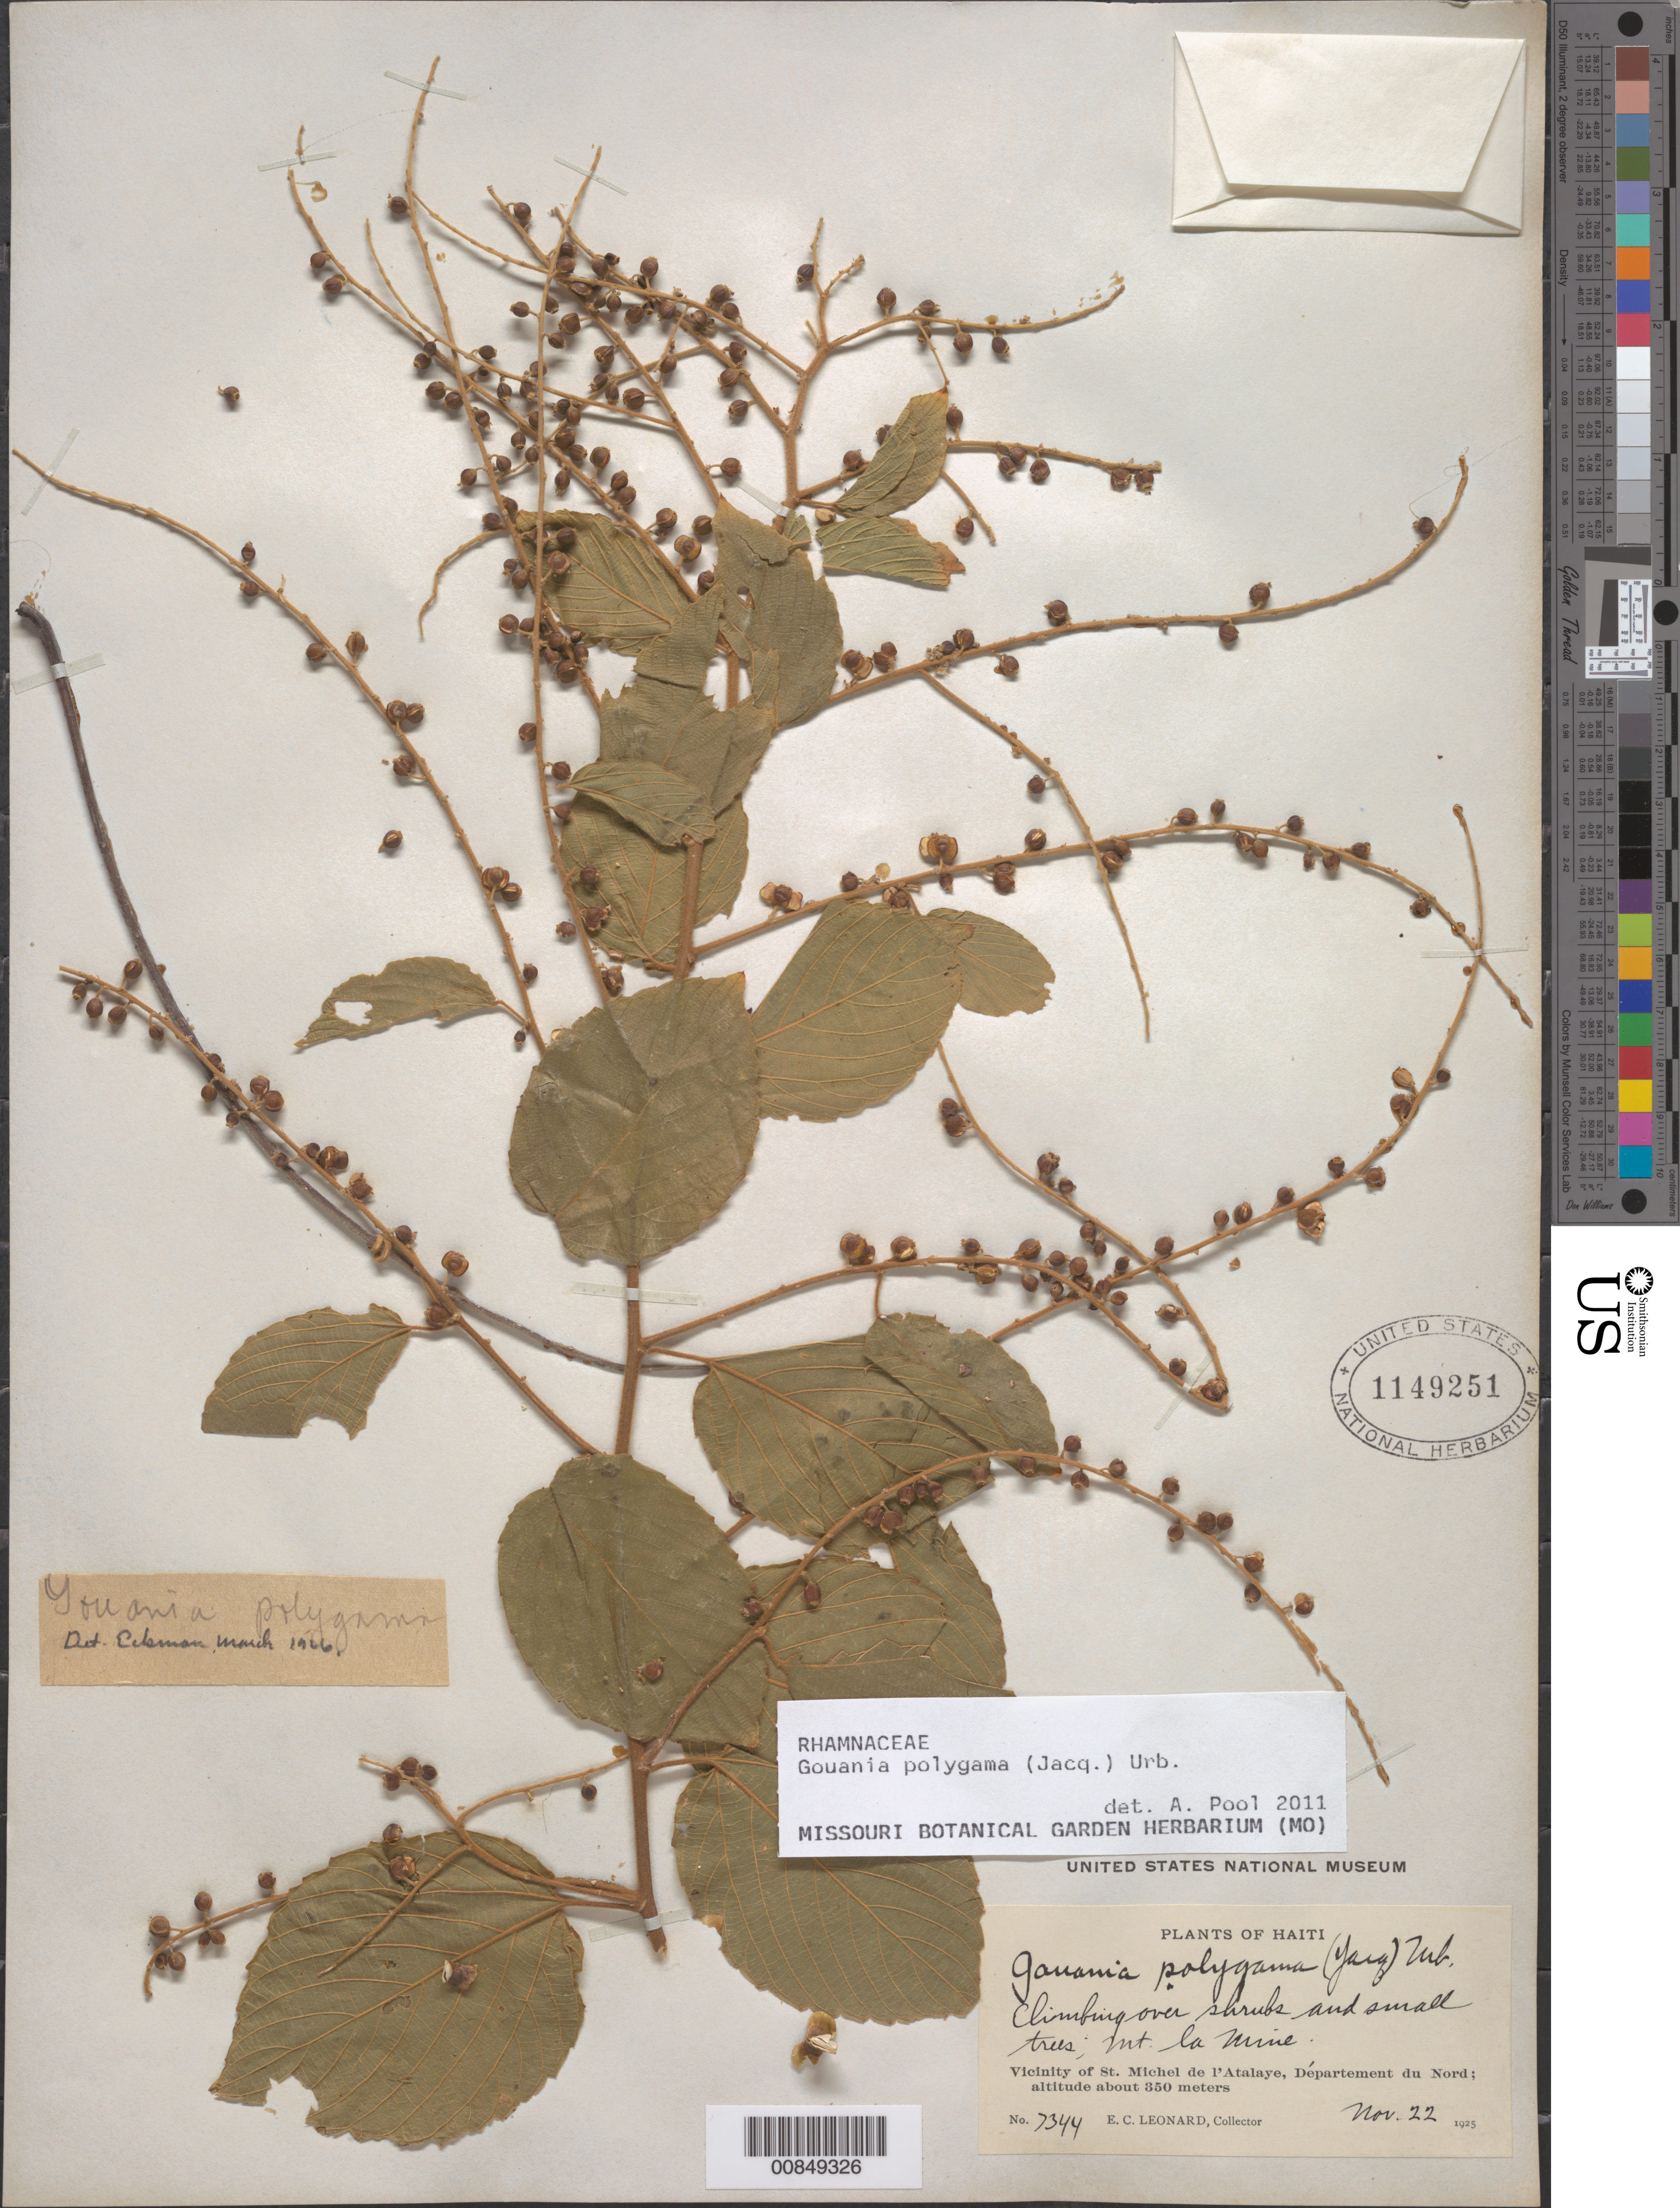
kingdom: Plantae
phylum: Tracheophyta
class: Magnoliopsida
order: Rosales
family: Rhamnaceae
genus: Gouania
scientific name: Gouania polygama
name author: (Jacq.) Urb.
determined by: Pool, A., (MO), Missouri Botanical Garden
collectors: E. C. Leonard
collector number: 7344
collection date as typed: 22 Nov 1925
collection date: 1925-11-22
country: Haiti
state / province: Artibonite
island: Hispaniola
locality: Vicinity of St. Michel de l'Atalaye, Mt. la Mine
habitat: Over shrubs and small trees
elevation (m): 350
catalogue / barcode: US 1149251